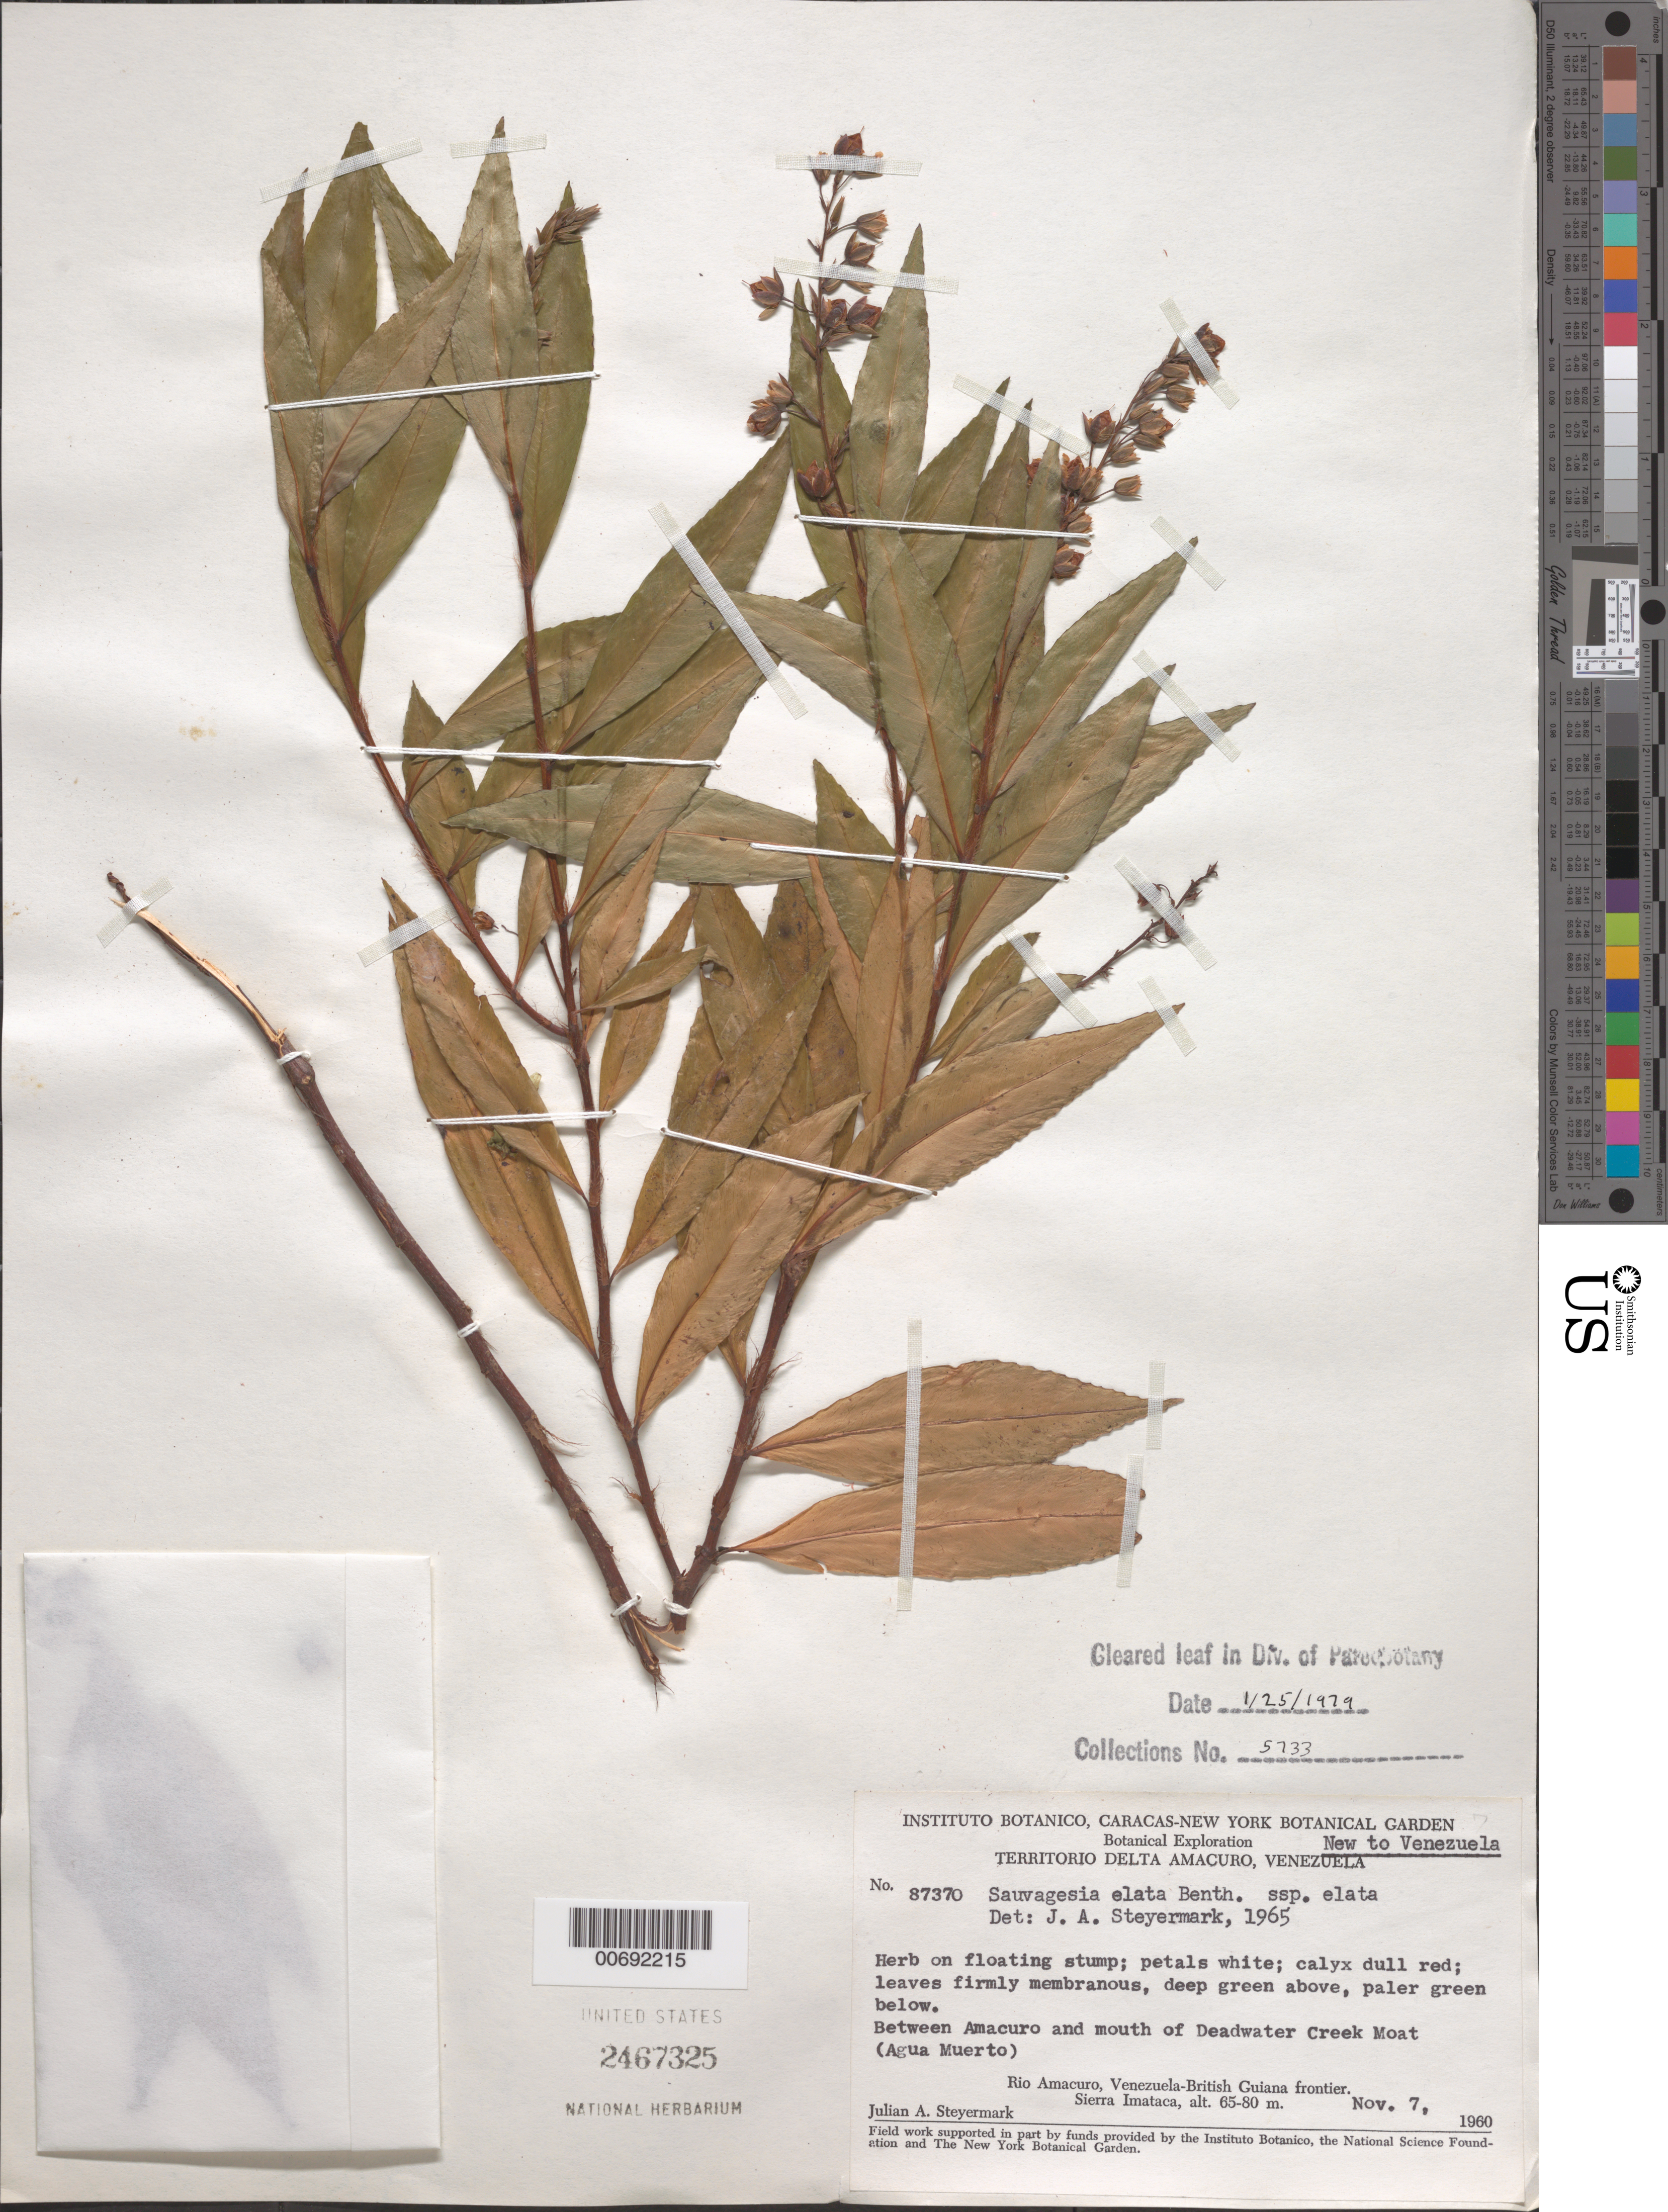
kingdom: Plantae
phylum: Tracheophyta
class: Magnoliopsida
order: Malpighiales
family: Ochnaceae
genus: Sauvagesia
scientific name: Sauvagesia elata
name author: Benth.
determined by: Steyermark, Julian A., (VEN)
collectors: J. Steyermark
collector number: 87370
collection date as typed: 7-Nov-60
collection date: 1960-11-07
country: Venezuela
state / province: Delta Amacuro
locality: Río Amacuro to mouth of Deadwater Creek Moat (Agua Muerto), Sierra Imataca, Venezuela-Guyana border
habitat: On floating stump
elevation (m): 65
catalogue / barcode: US 2467325